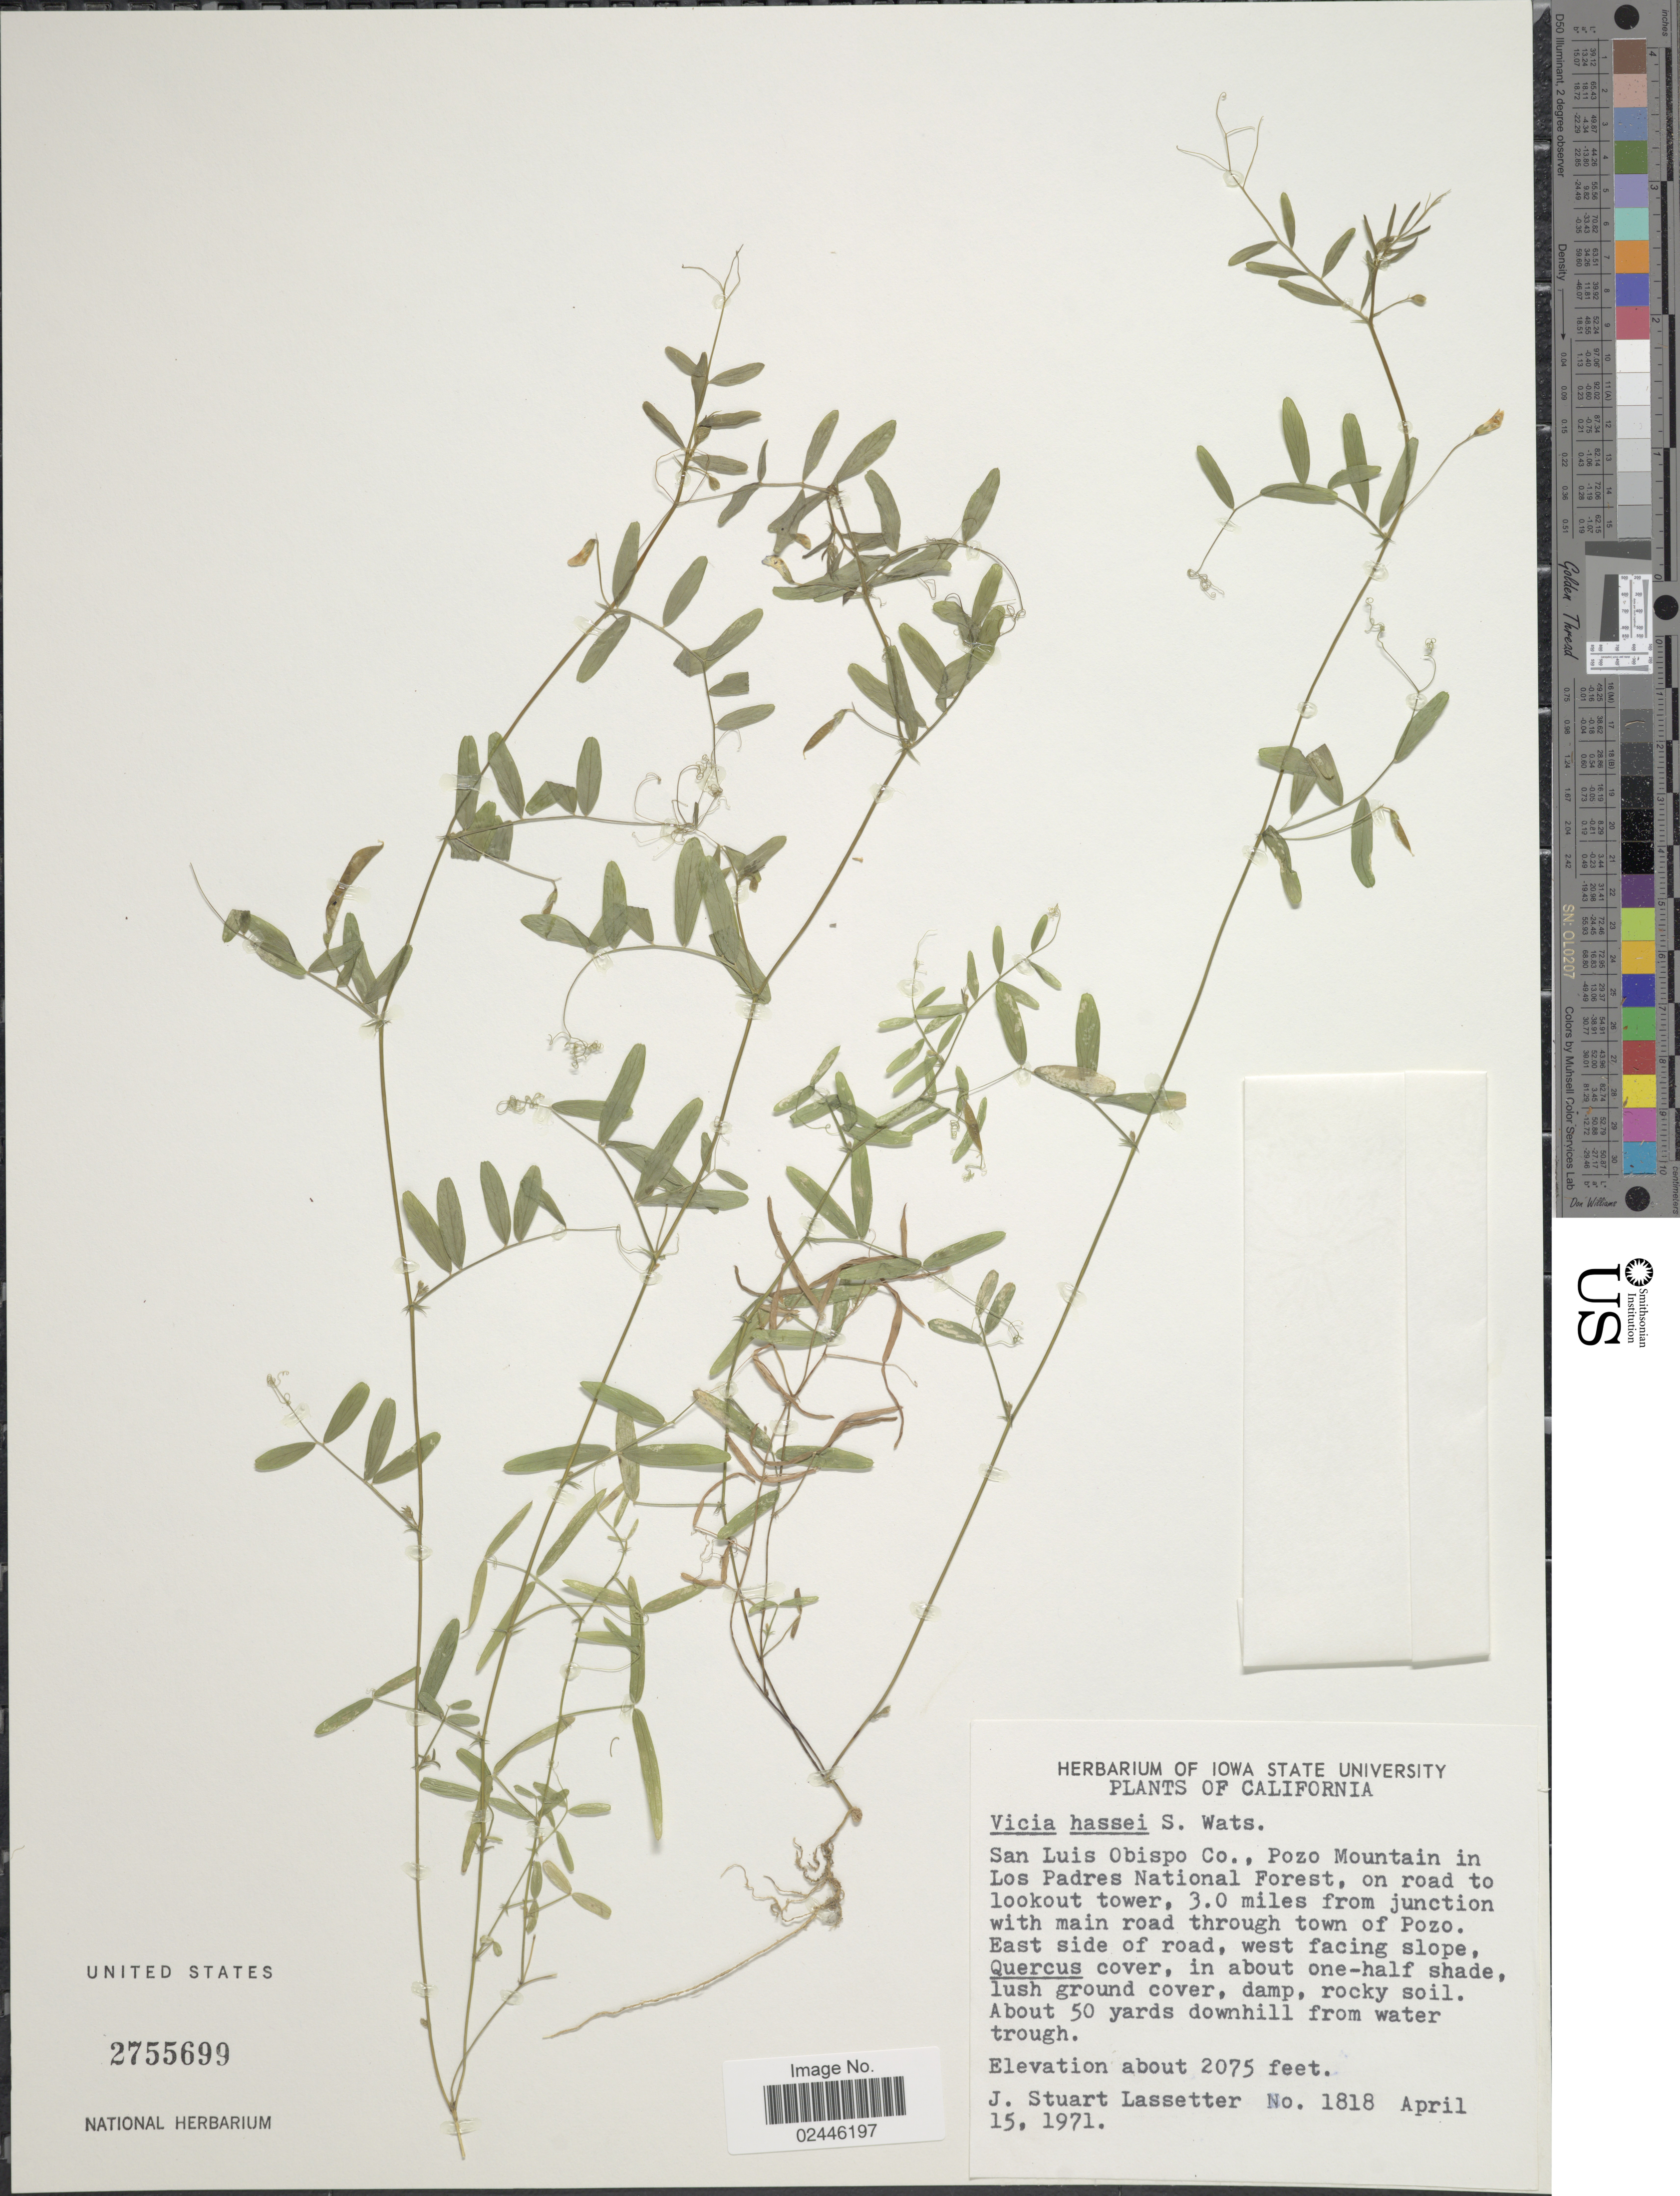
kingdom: Plantae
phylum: Tracheophyta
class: Magnoliopsida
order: Fabales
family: Fabaceae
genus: Vicia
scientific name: Vicia hassei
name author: S. Watson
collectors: J. Lassetter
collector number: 1818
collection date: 1971-04-15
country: United States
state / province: California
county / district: San Luis Obispo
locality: San Luis Obispo Co., Pozo Mountain in Los Padres National Forest, on road to lookout tower, 3.0 miles from junction with main road through town of Pozo. East side of road. About 50 yards downhill from water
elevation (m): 632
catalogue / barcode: US 2755699